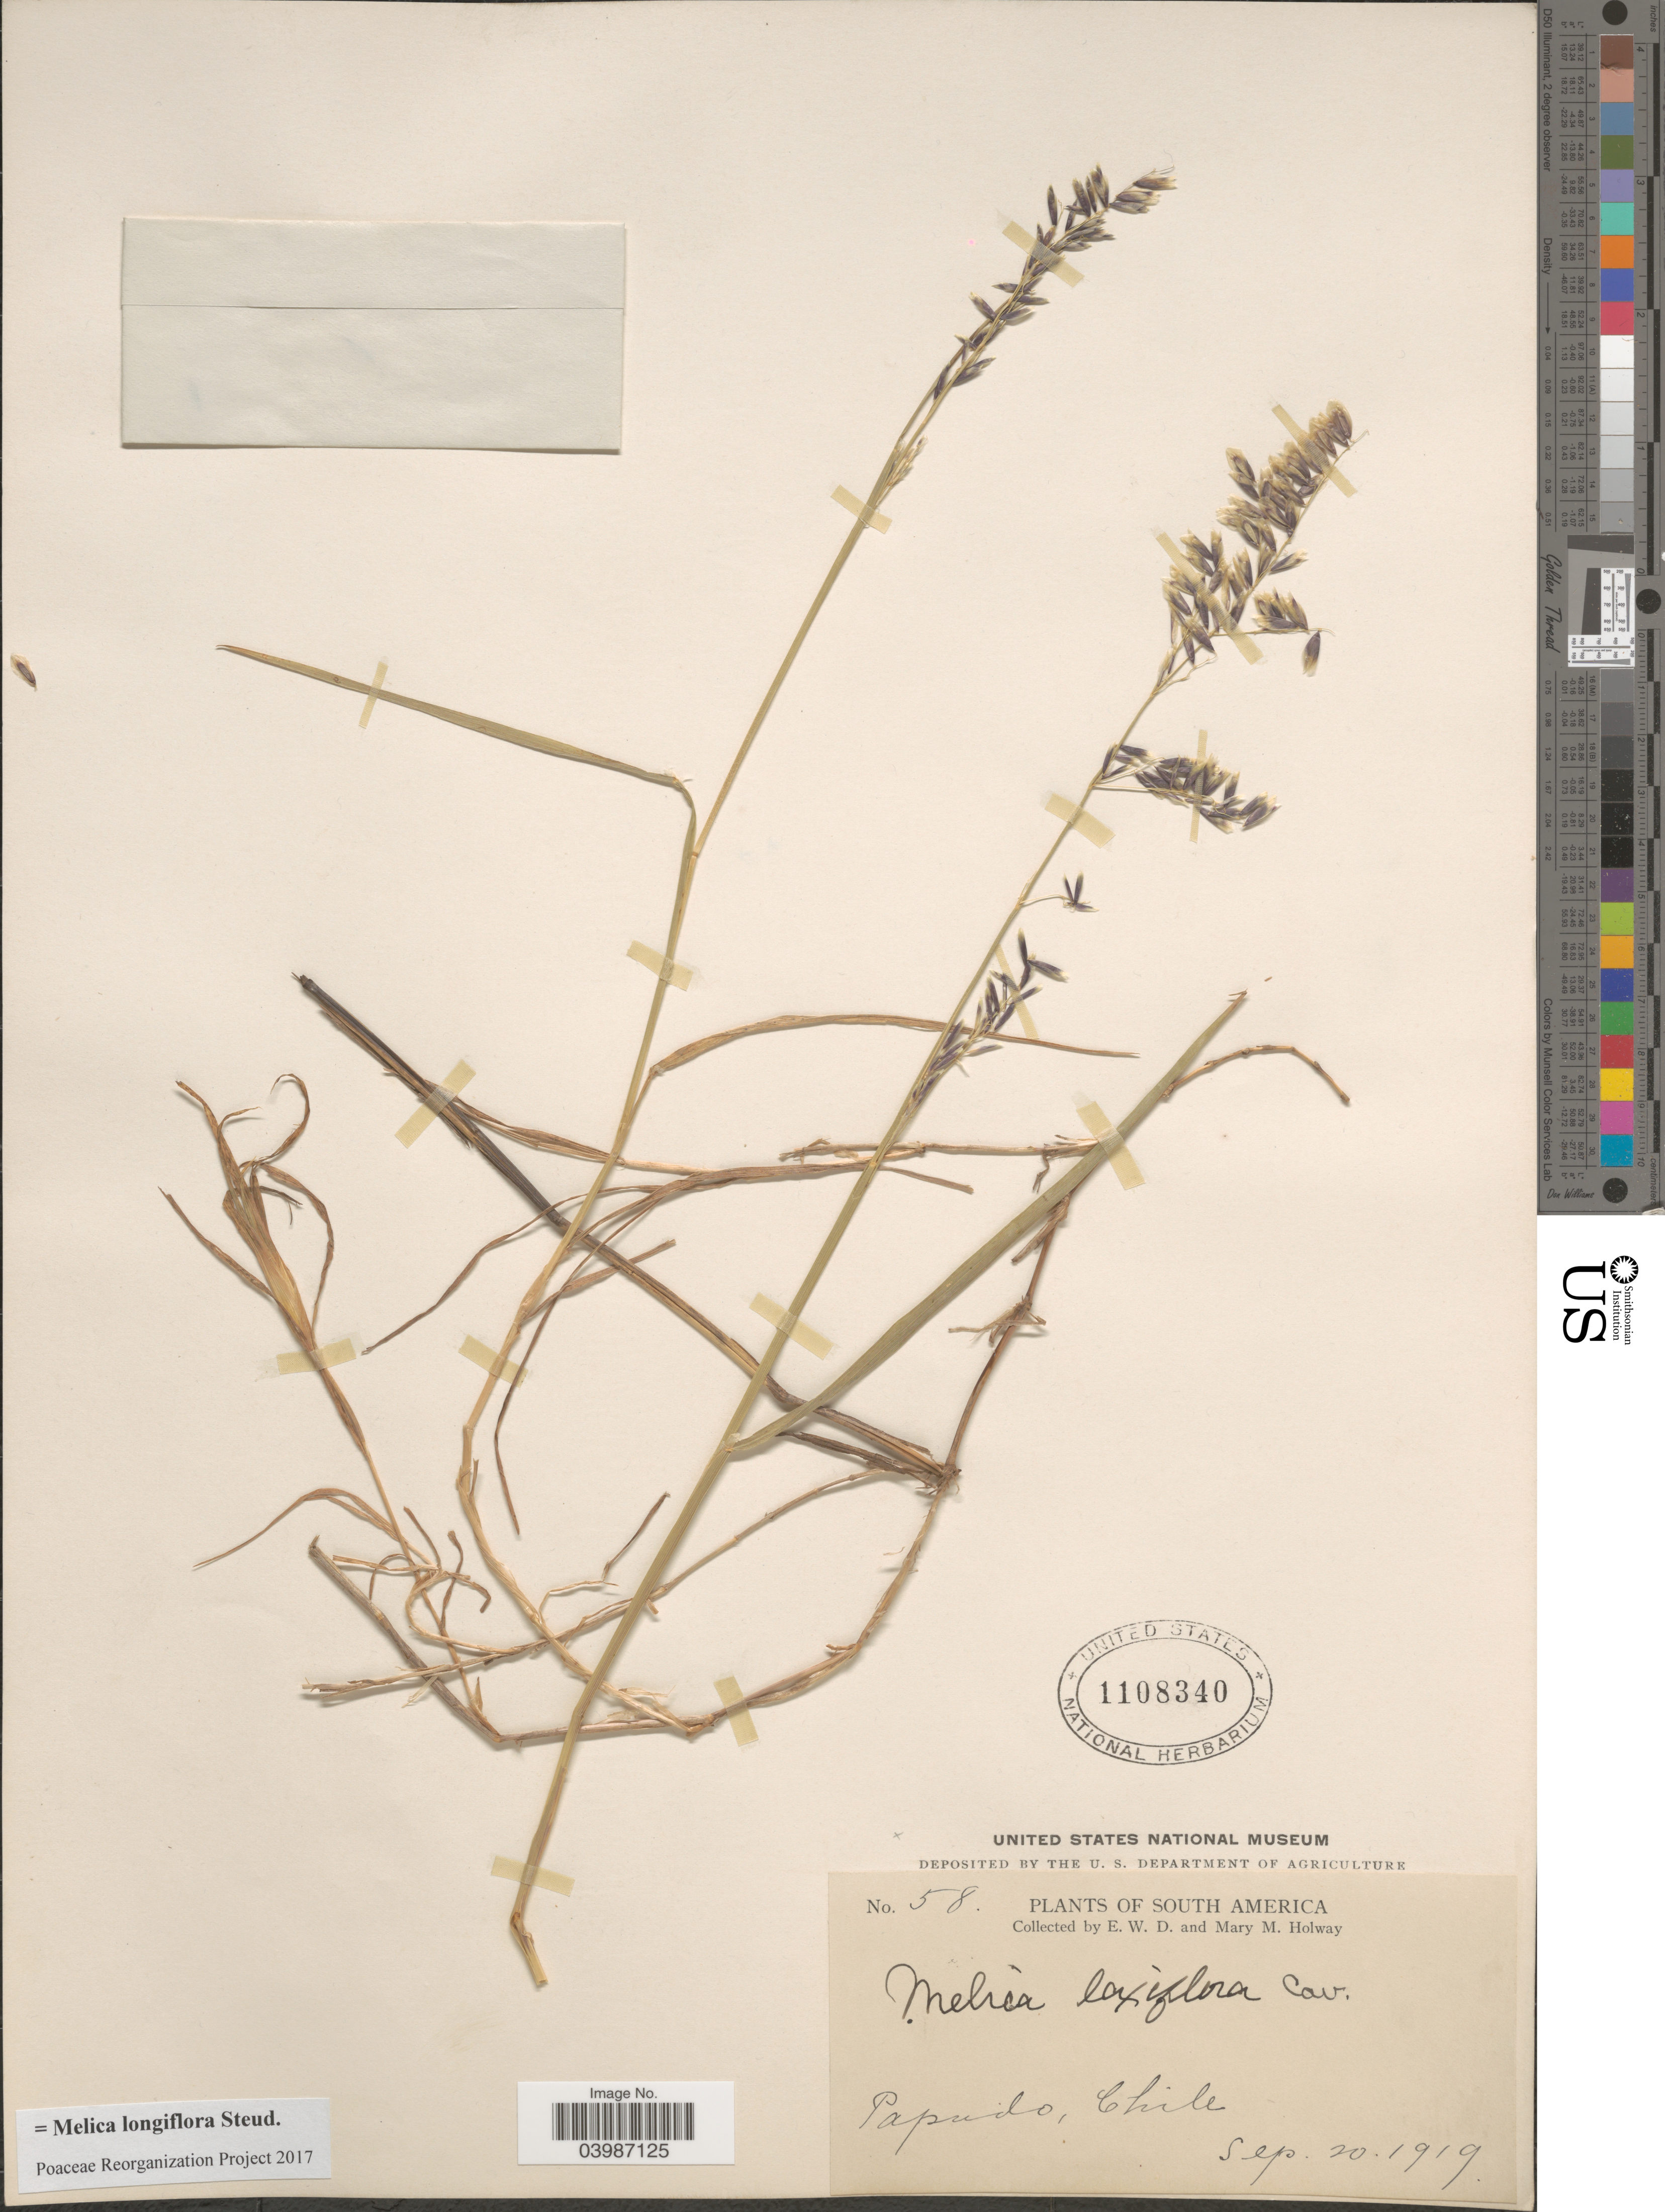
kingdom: Plantae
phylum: Tracheophyta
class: Liliopsida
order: Poales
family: Poaceae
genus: Melica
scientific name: Melica longiflora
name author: Steud.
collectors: E. W. D. Holway & M. M. Holway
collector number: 58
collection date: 1919-09-20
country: Chile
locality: Papudo.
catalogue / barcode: US 1108340